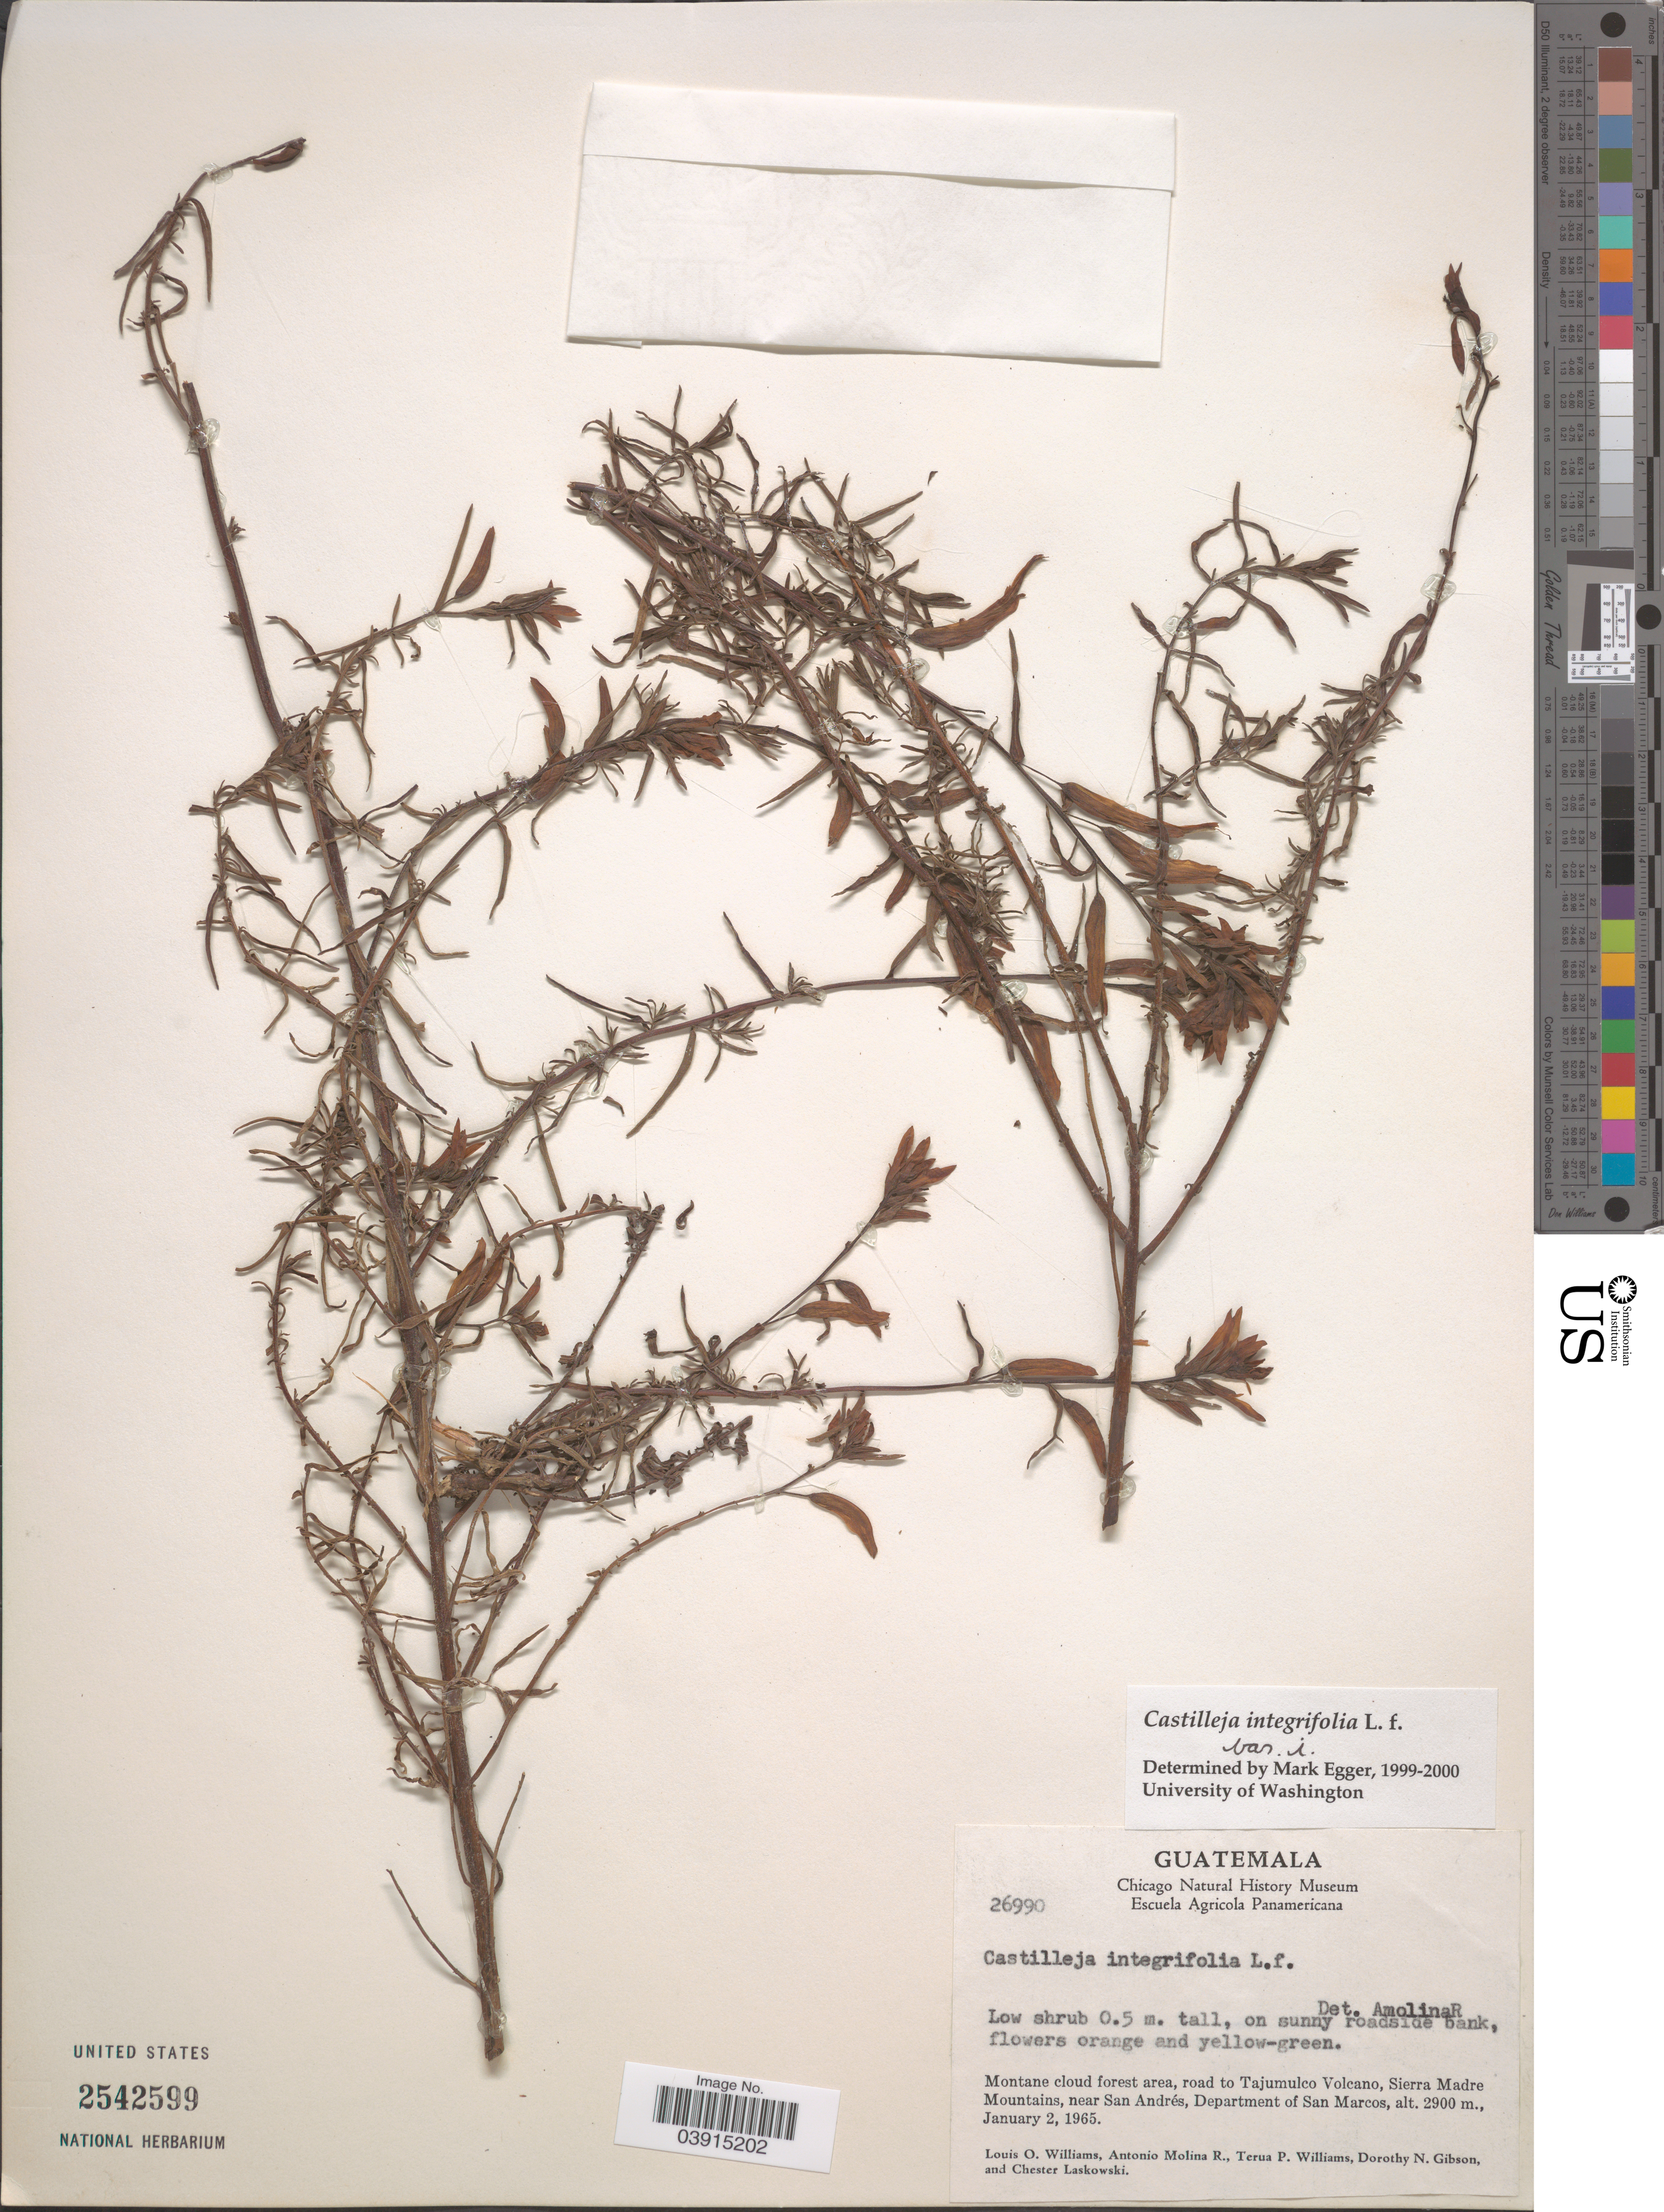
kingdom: Plantae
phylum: Tracheophyta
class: Magnoliopsida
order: Lamiales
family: Orobanchaceae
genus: Castilleja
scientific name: Castilleja integrifolia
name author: L. f.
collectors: L. O. Williams, A. Molina R., T. Williams, D. N. Gibson & C. Laskowski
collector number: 26990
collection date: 1965-01-02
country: Guatemala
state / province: San Marcos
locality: Road to Tajumulco Volcano, Sierra Madre Mountains, near San Andrés, Department of San Marcos.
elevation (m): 2900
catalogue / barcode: US 2542599